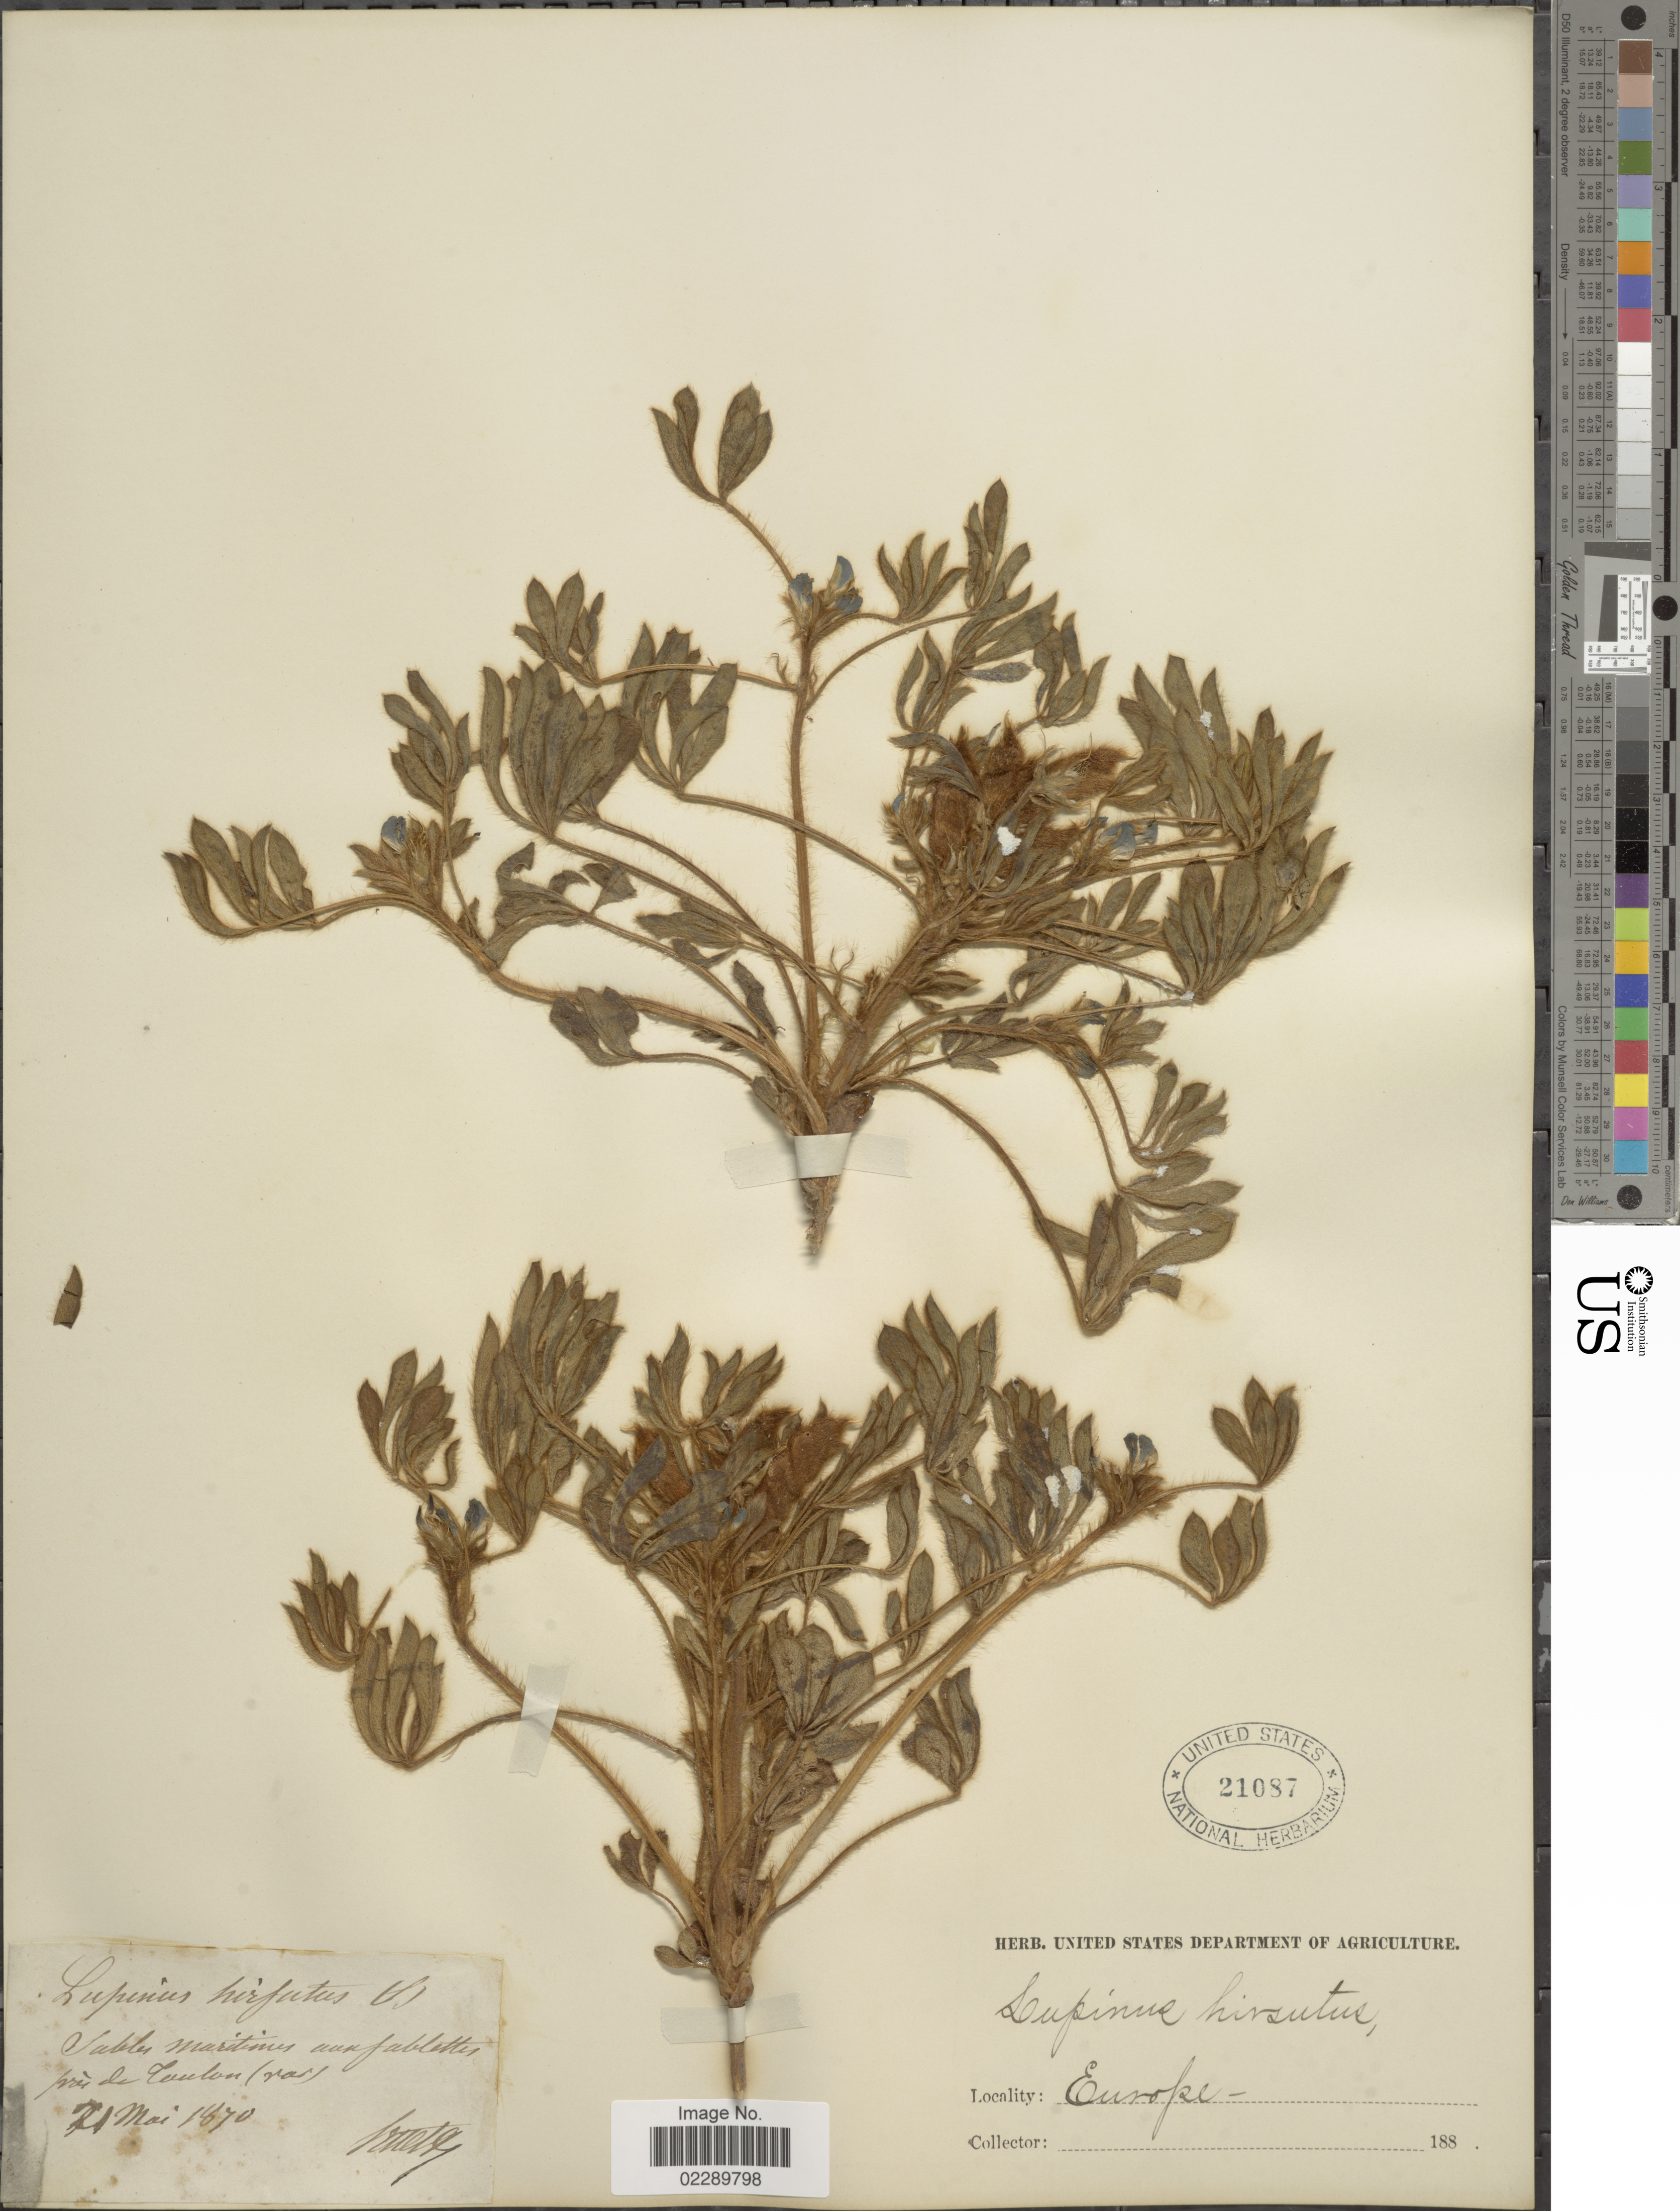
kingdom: Plantae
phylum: Tracheophyta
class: Magnoliopsida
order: Fabales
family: Fabaceae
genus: Lupinus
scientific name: Lupinus pilosus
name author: L.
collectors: Huetz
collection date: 1870-05-21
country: France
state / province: Provence-Alpes-Côte d'Azur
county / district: Var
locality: Sables mariitinus munfablettes près de Tamlon (var)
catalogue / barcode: US 21087